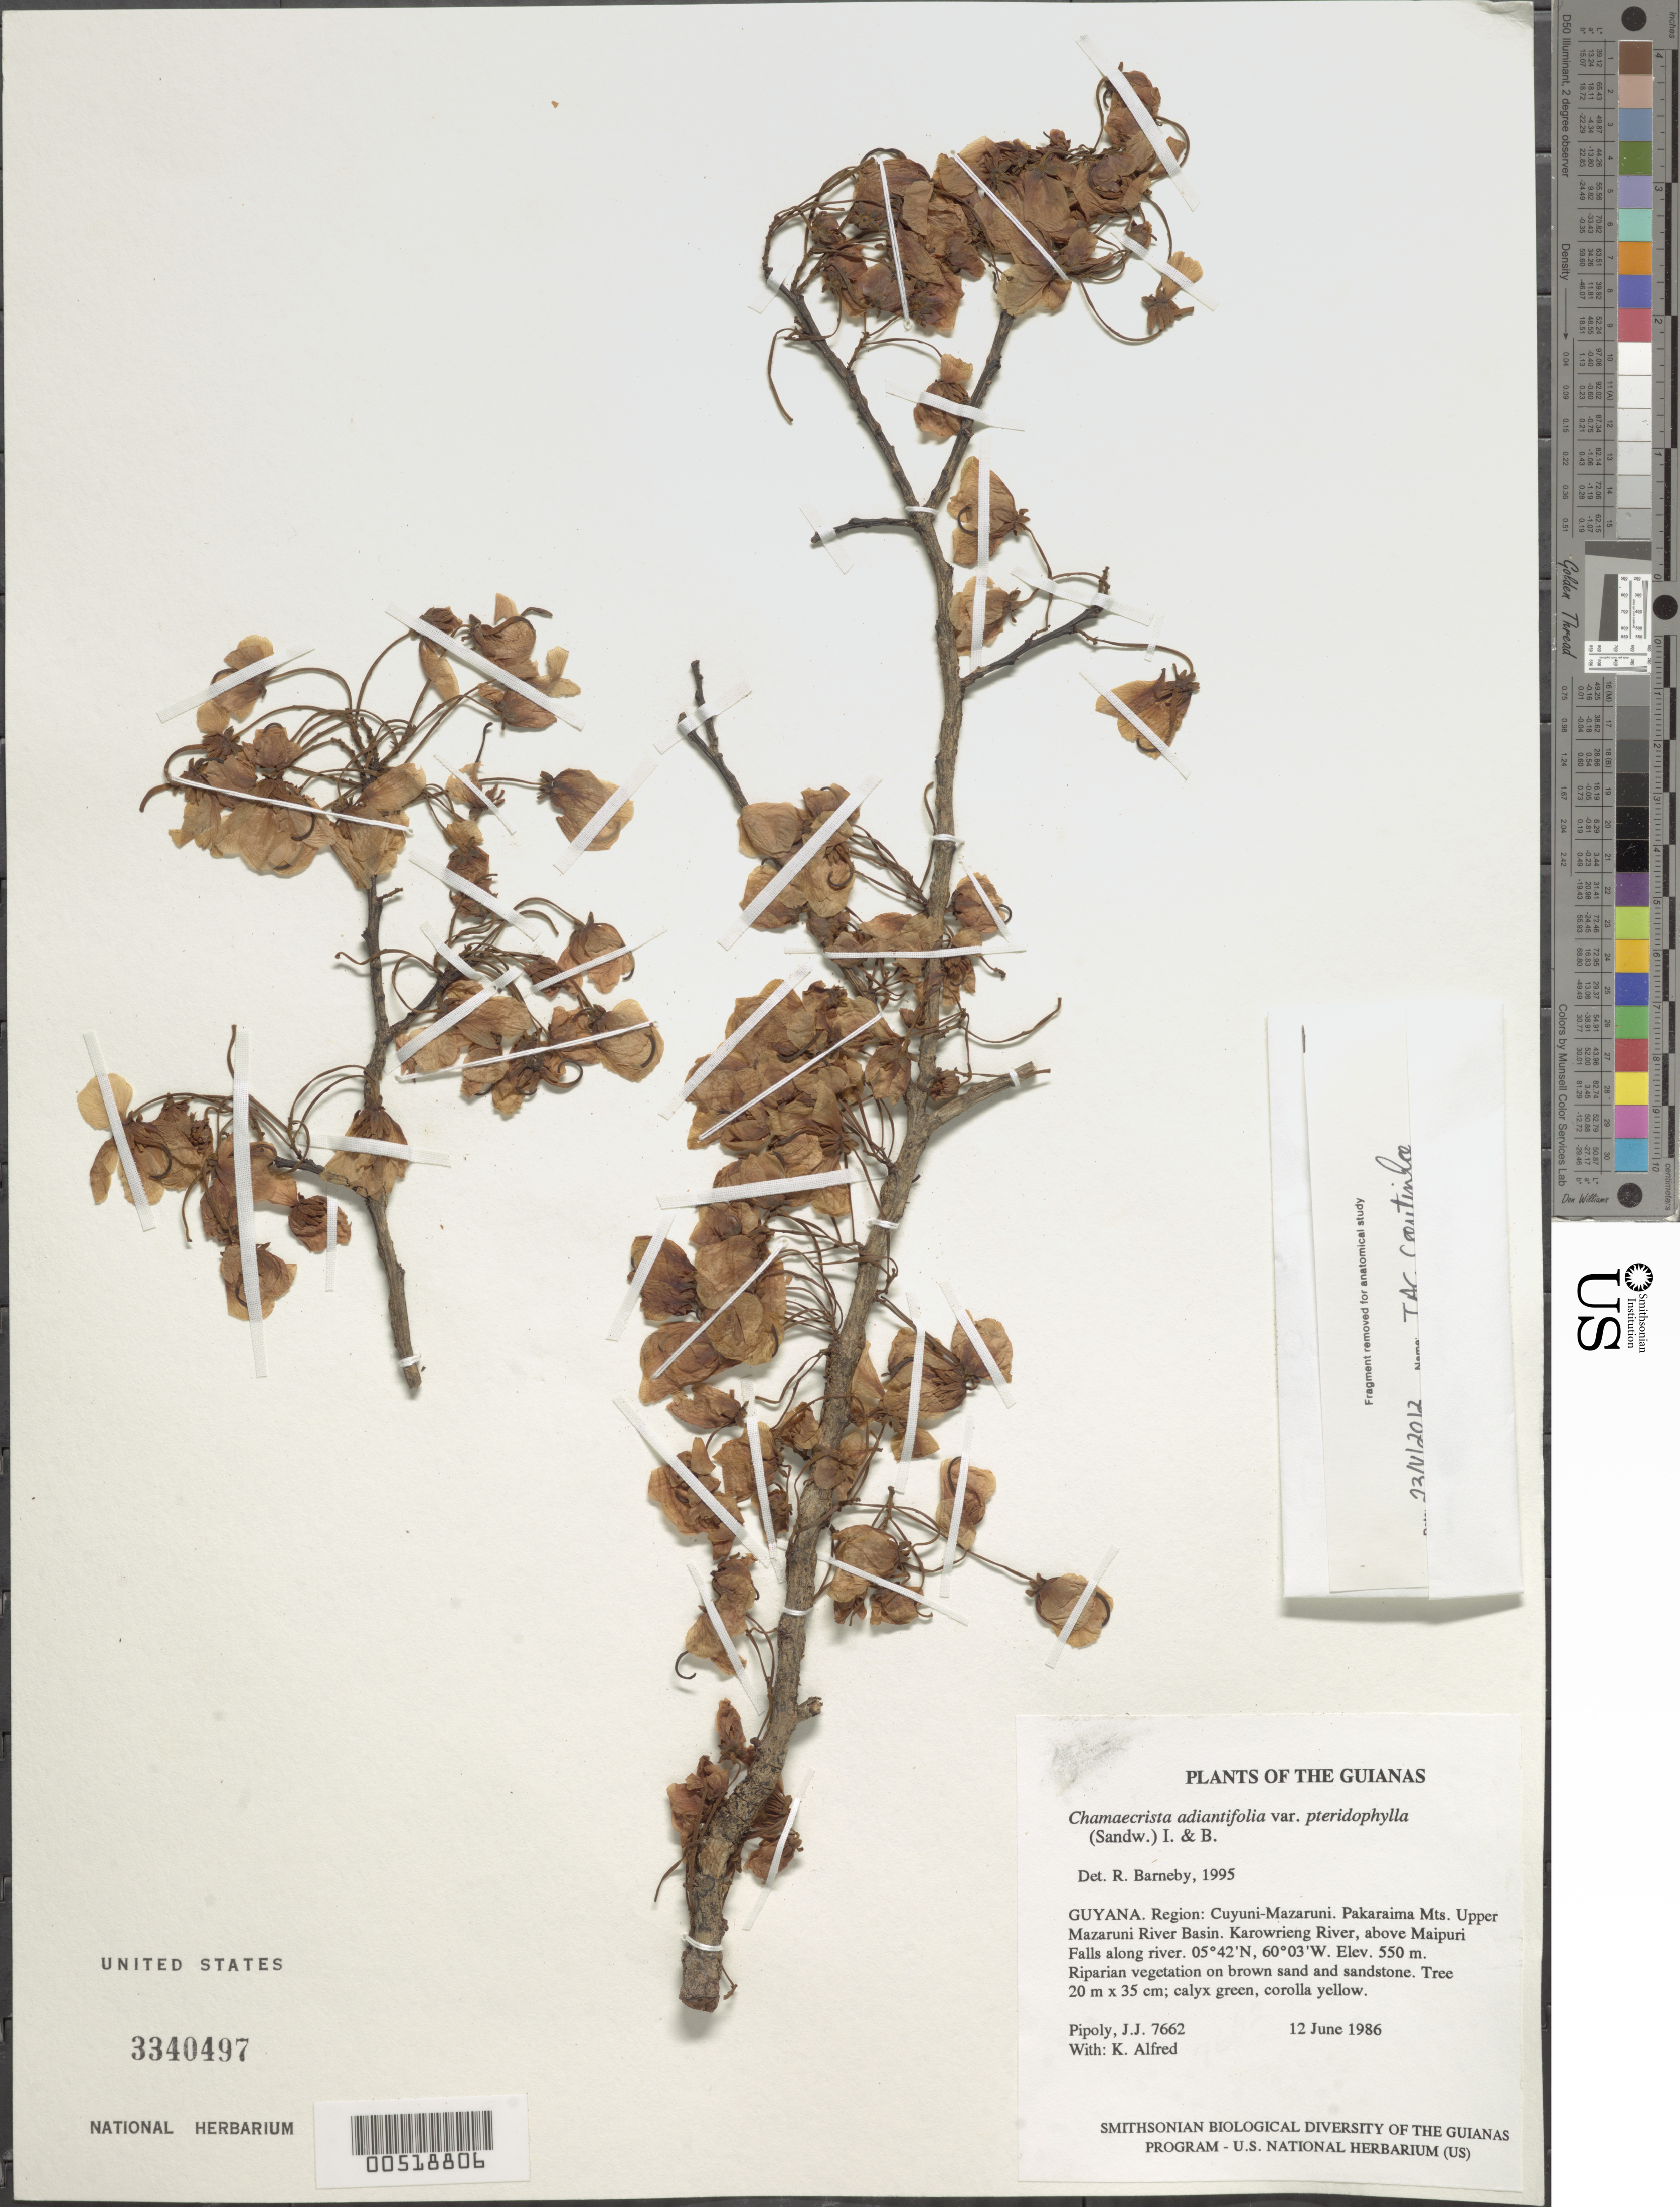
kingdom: Plantae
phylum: Tracheophyta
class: Magnoliopsida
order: Fabales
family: Fabaceae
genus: Chamaecrista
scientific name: Chamaecrista adiantifolia var. pteridophylla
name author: (Sandwith) H.S. Irwin & Barneby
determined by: Barneby, Rupert C., (NY)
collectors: J. J. Pipoly & K. Alfred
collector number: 7662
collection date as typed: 12 June 1986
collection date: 1986-06-12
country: Guyana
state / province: Cuyuni-Mazaruni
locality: Pakaraima Mts. Upper Mazaruni River Basin. Karowrieng River, above Maipuri Falls along river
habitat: Riparian vegetation on brown sand and sandstone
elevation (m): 550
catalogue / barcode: US 3340497